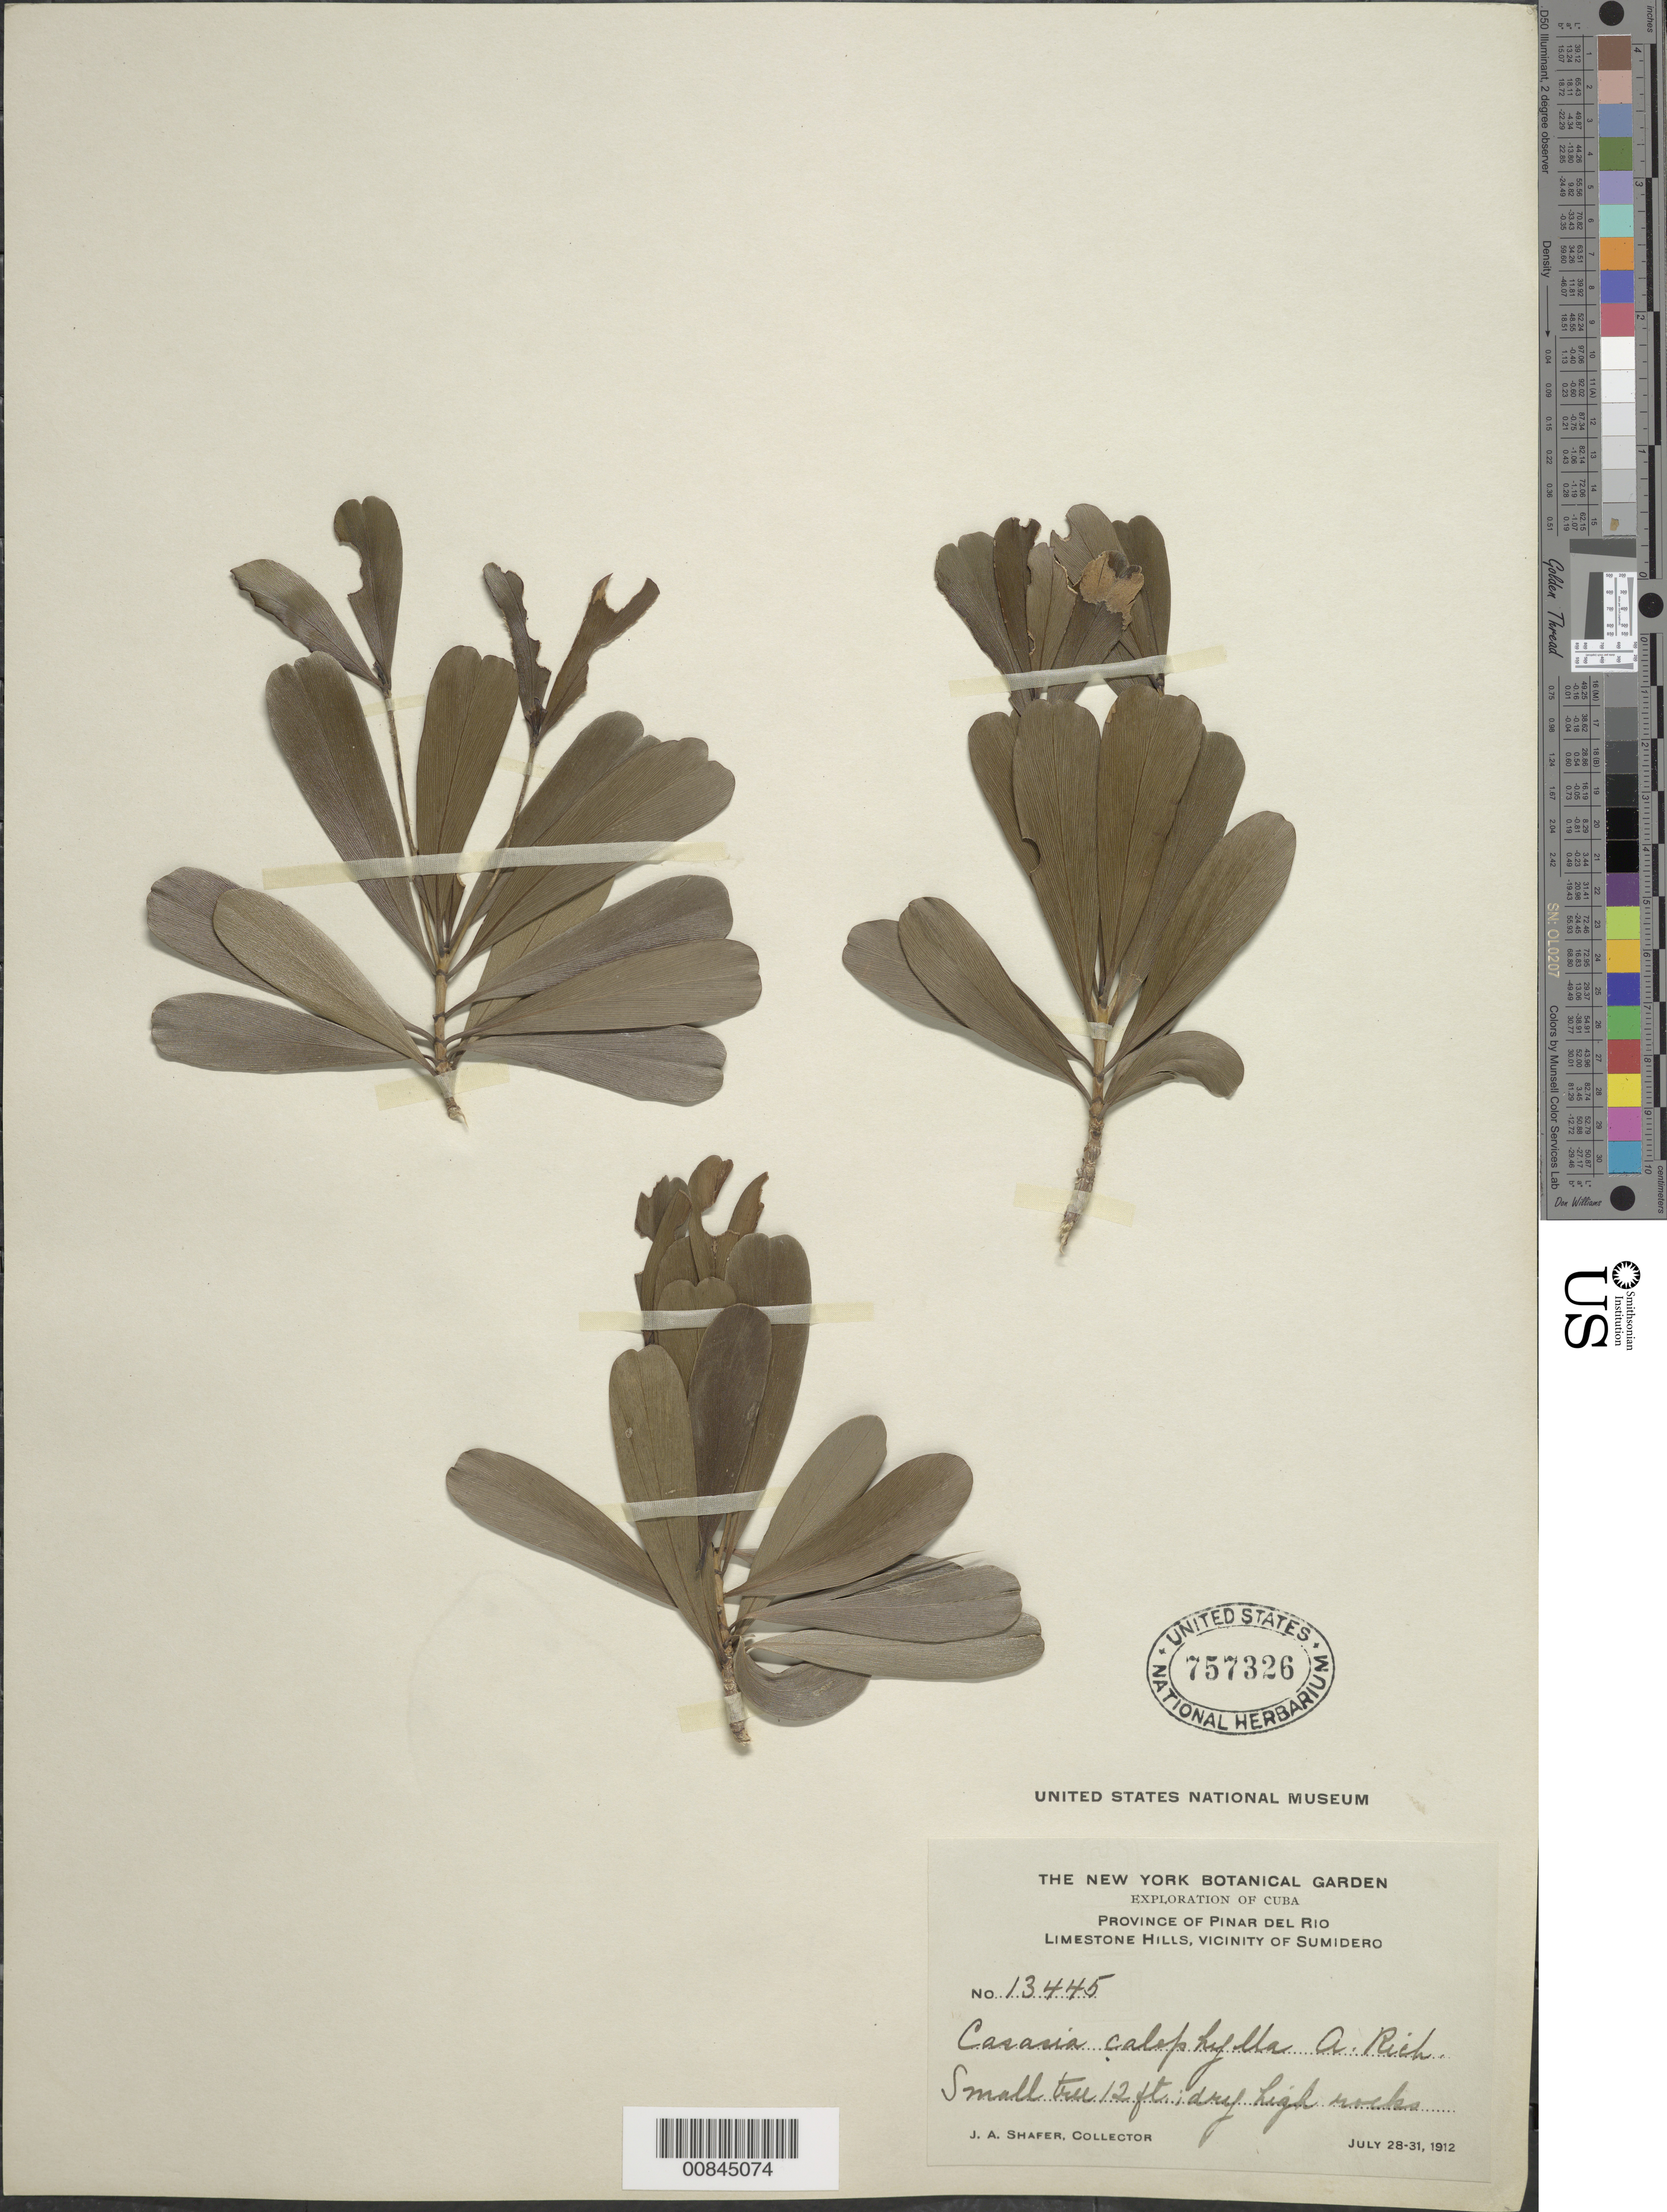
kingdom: Plantae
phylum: Tracheophyta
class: Magnoliopsida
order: Gentianales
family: Rubiaceae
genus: Casasia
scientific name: Casasia calophylla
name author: A. Rich.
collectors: J. A. Shafer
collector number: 13445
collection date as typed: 28 Jul 1912 to 31 Jul 1912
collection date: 1912-07-28/1912-07-31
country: Cuba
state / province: Pinar del Río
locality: Hills, vicinity of Sumidero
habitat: Limestone hills. Dry high rocks.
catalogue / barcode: US 757326